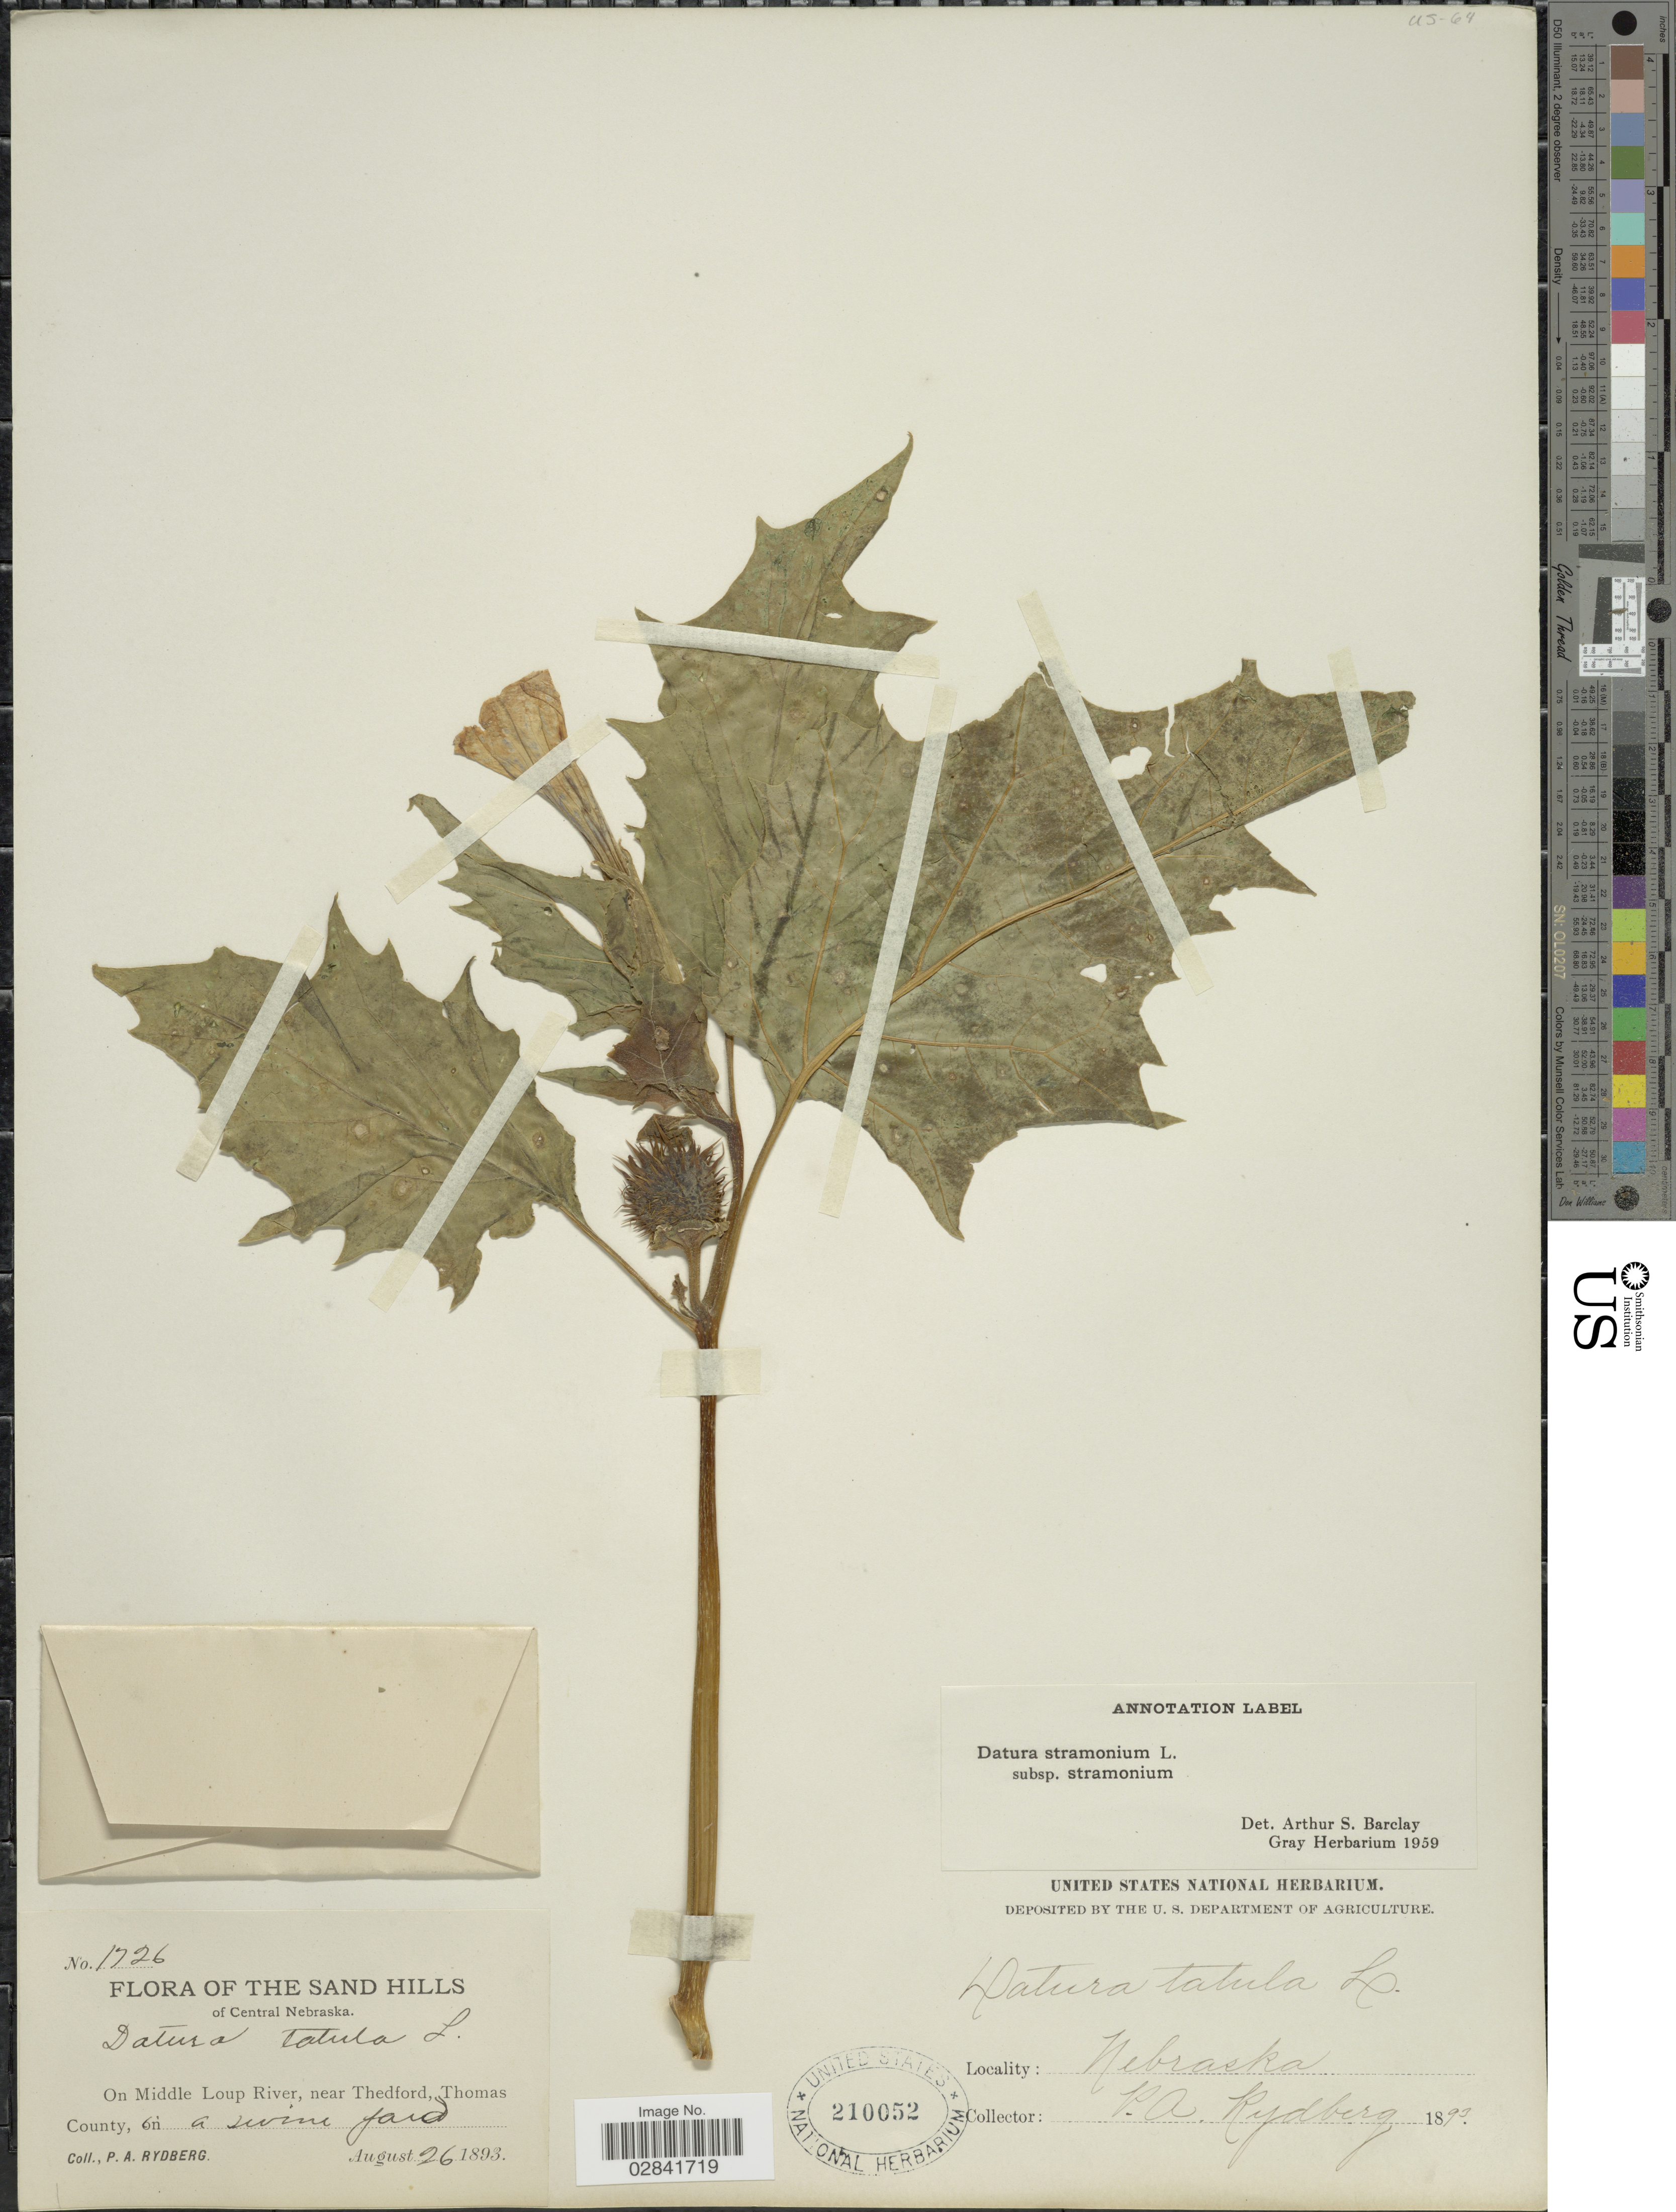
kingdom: Plantae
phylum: Tracheophyta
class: Magnoliopsida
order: Solanales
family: Solanaceae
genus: Datura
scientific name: Datura stramonium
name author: L.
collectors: P. A. Rydberg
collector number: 1726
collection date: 1893-08-26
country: United States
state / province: Nebraska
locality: Sand Hills. Central Nebraska. On Middle Loup River, near Thedford, Thomas County, on a swine yard.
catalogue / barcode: US 210052